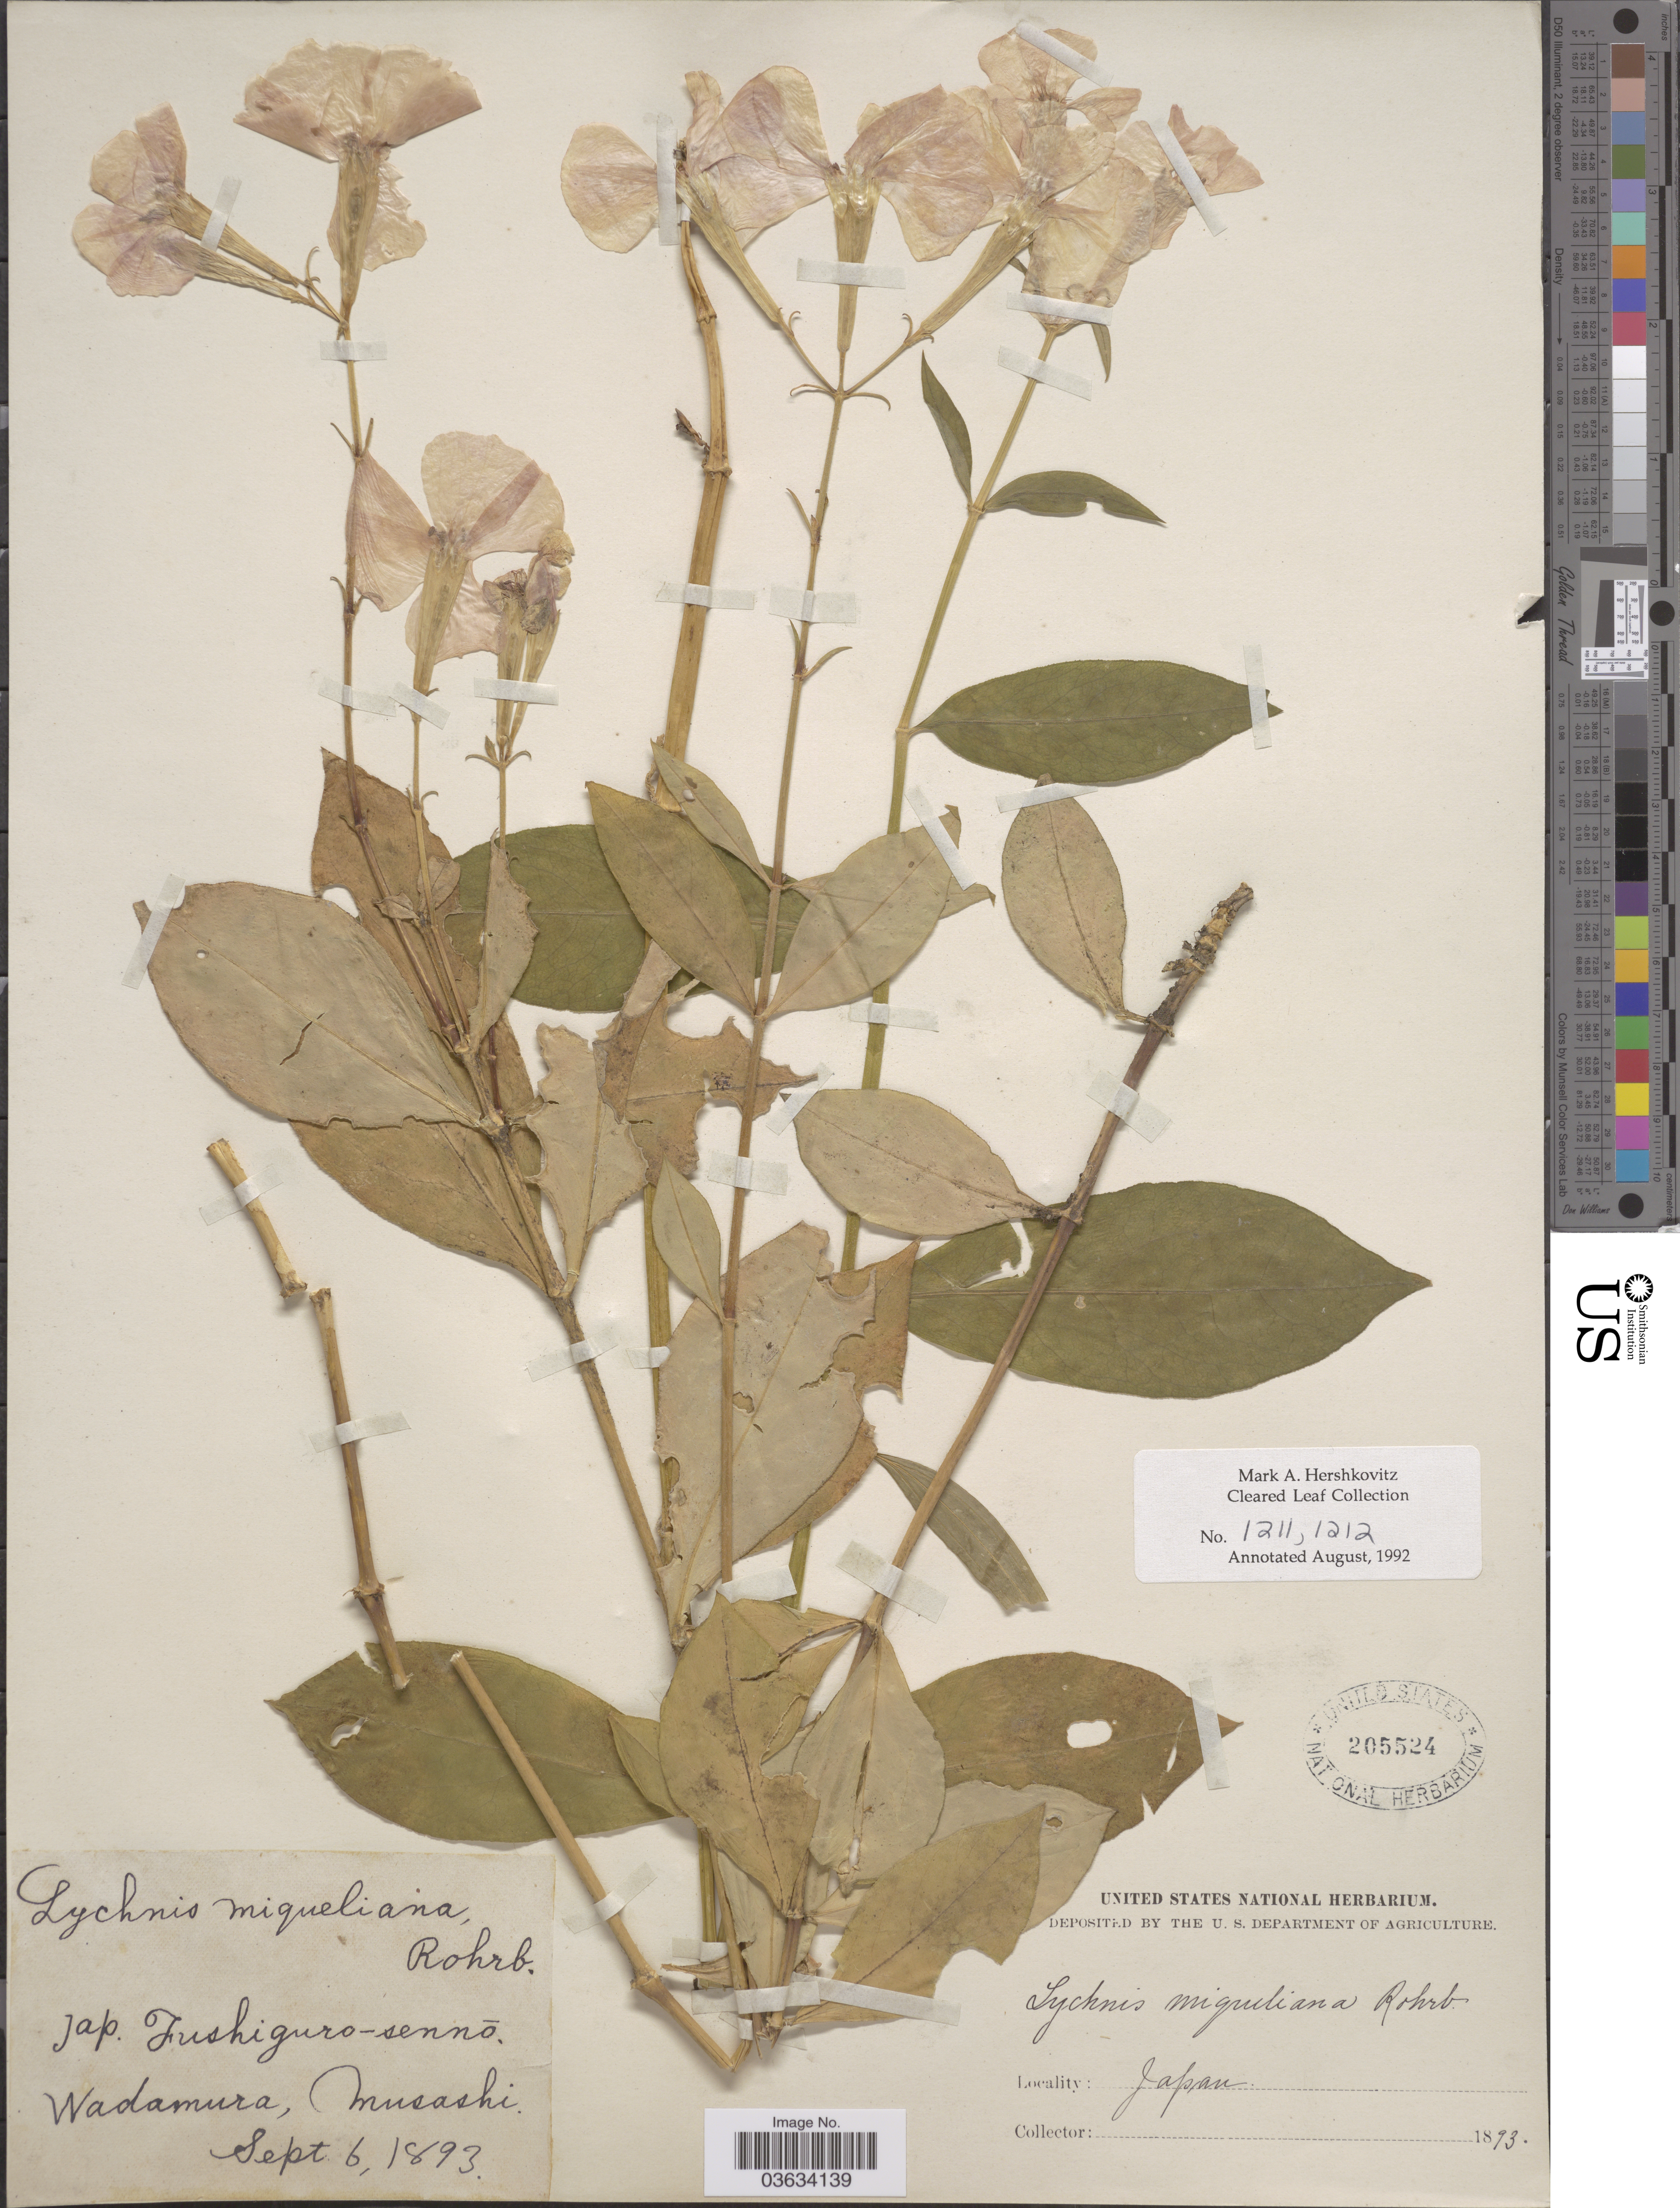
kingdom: Plantae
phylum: Tracheophyta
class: Magnoliopsida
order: Caryophyllales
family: Caryophyllaceae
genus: Silene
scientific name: Silene miqueliana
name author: (Rohrb. ex Franch. & Sav.) H. Ohashi & H. Nakai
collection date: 1893-09-06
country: Japan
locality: Wadamura, Musashi.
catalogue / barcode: US 205524